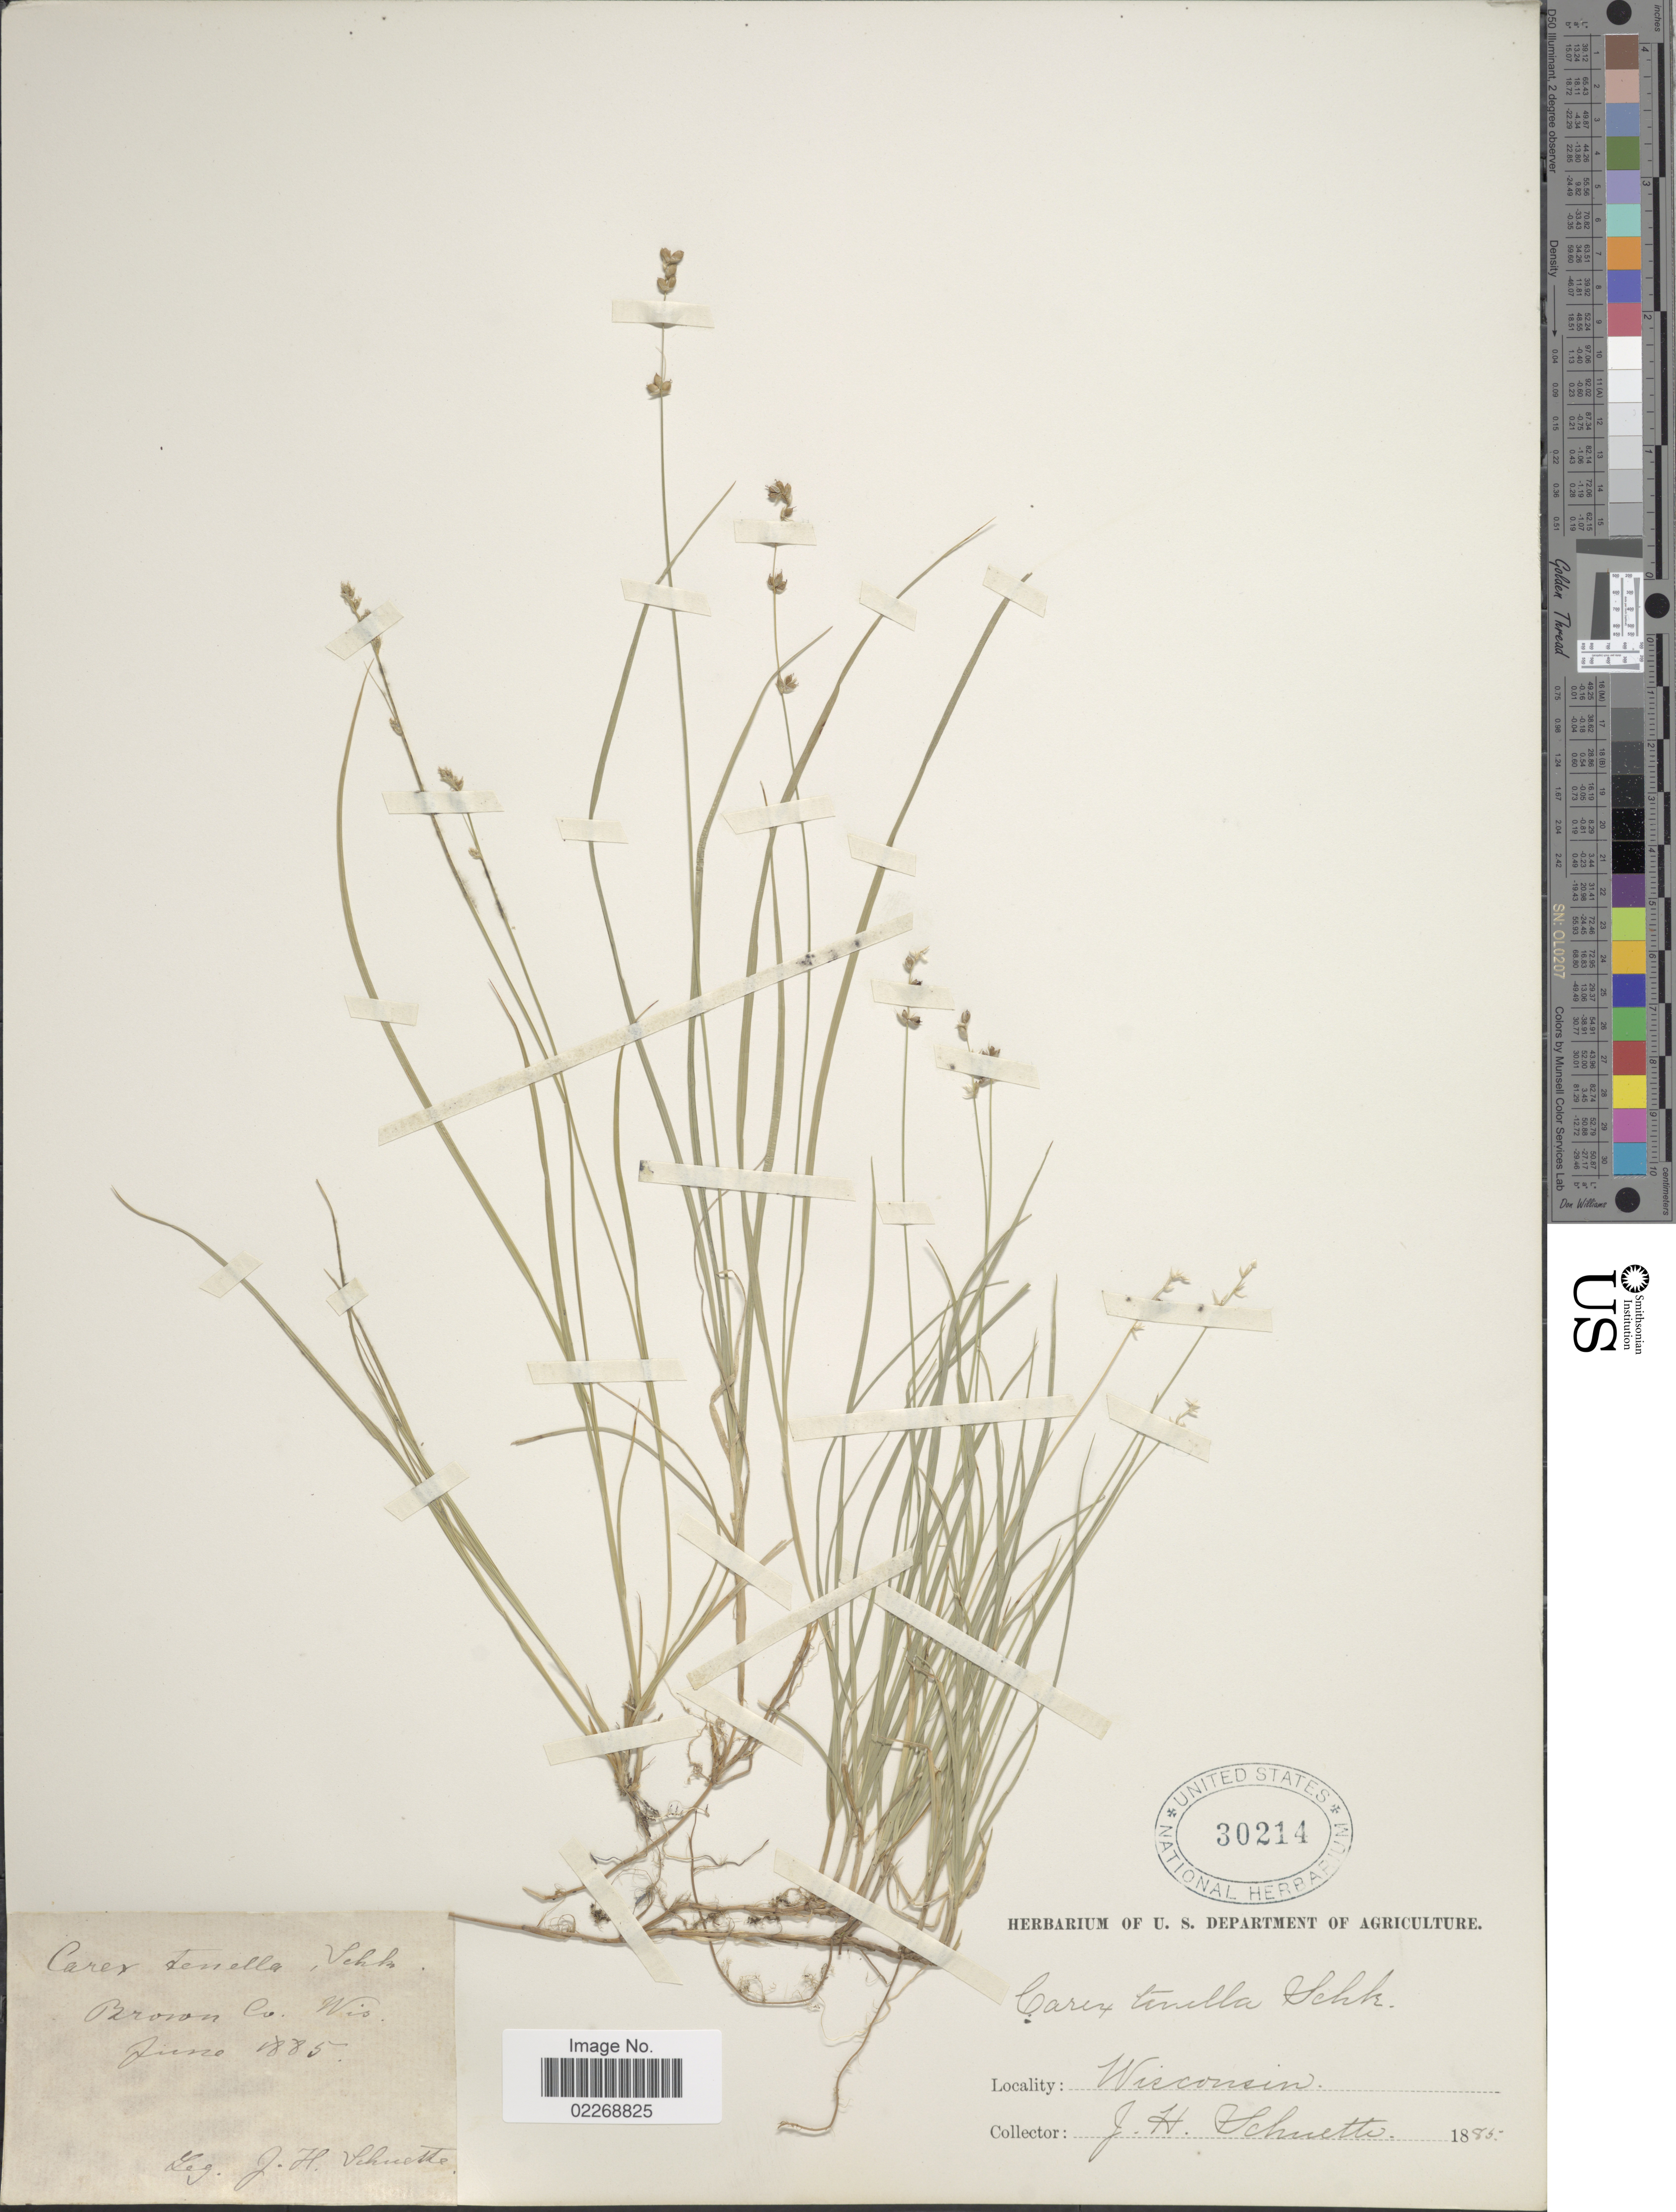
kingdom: Plantae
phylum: Tracheophyta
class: Liliopsida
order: Poales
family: Cyperaceae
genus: Carex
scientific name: Carex disperma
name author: Dewey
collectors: J. H. Schuette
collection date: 1885-06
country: United States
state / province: Wisconsin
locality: Brown Co.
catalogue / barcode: US 30214